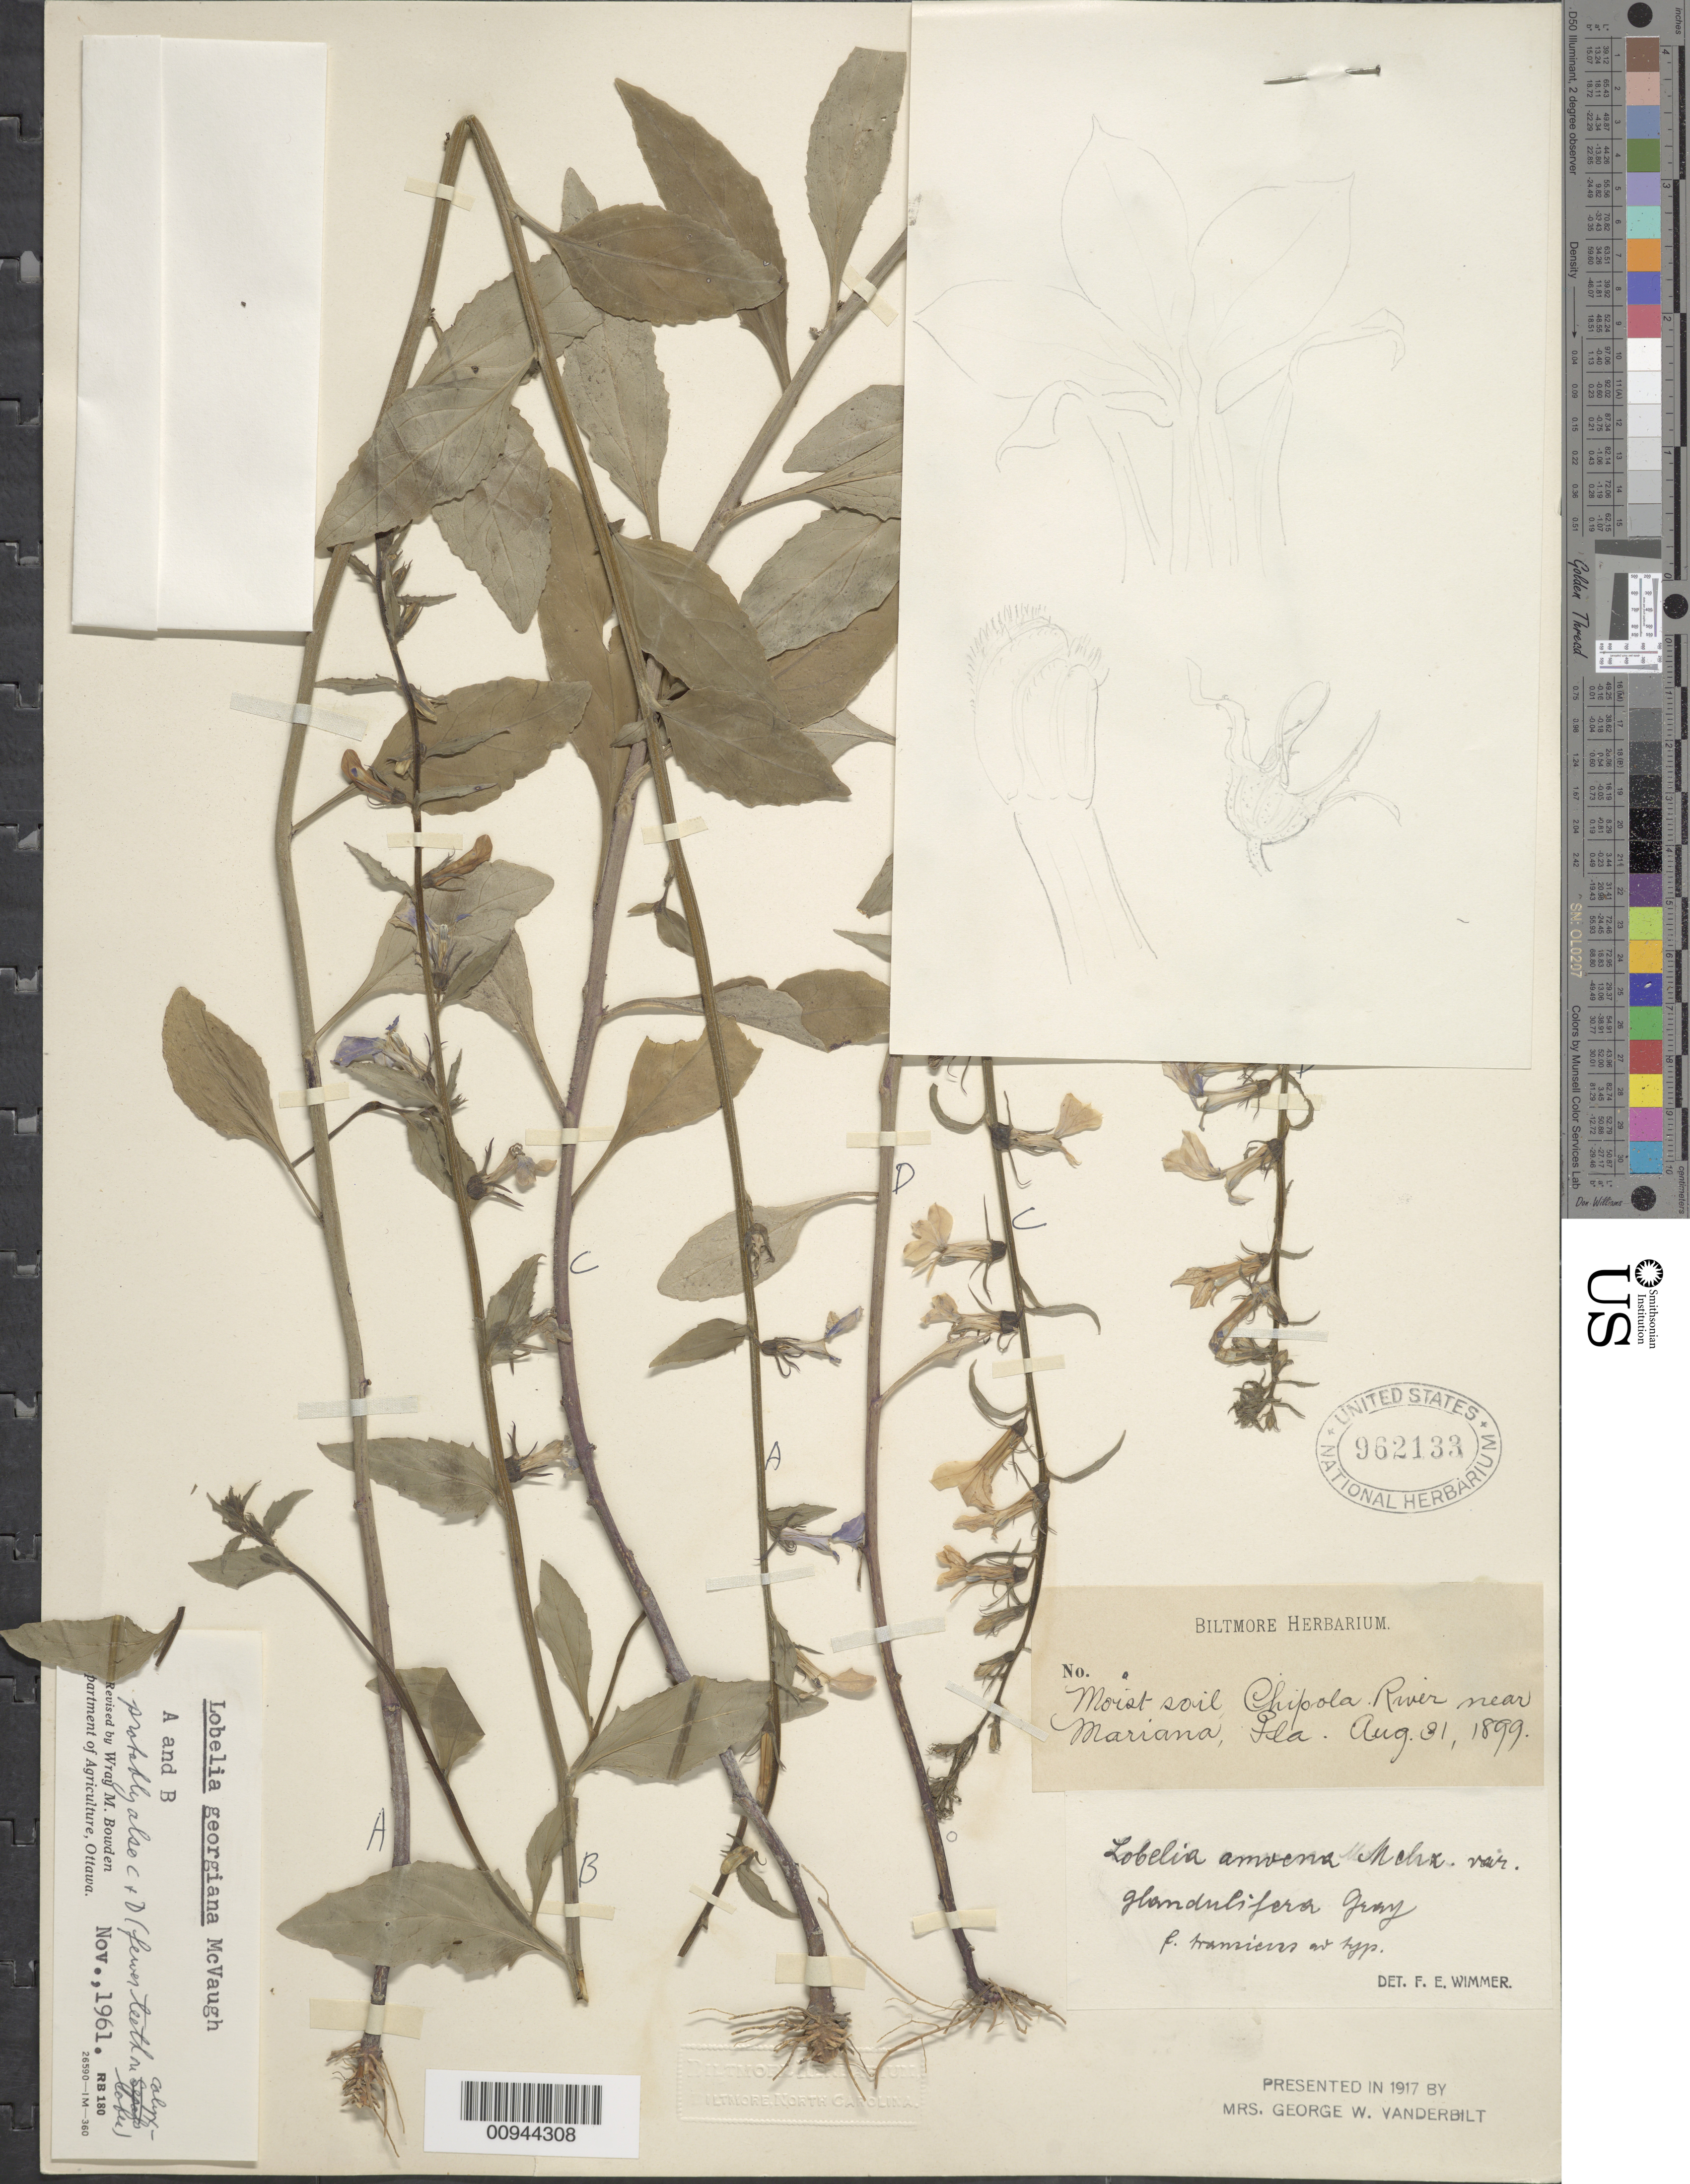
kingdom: Plantae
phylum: Tracheophyta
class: Magnoliopsida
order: Asterales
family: Campanulaceae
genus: Lobelia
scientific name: Lobelia georgiana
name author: McVaugh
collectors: ex herb. Biltmore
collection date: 1899-08-31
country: United States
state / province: Florida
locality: Chipola River near Mariana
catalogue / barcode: US 962133